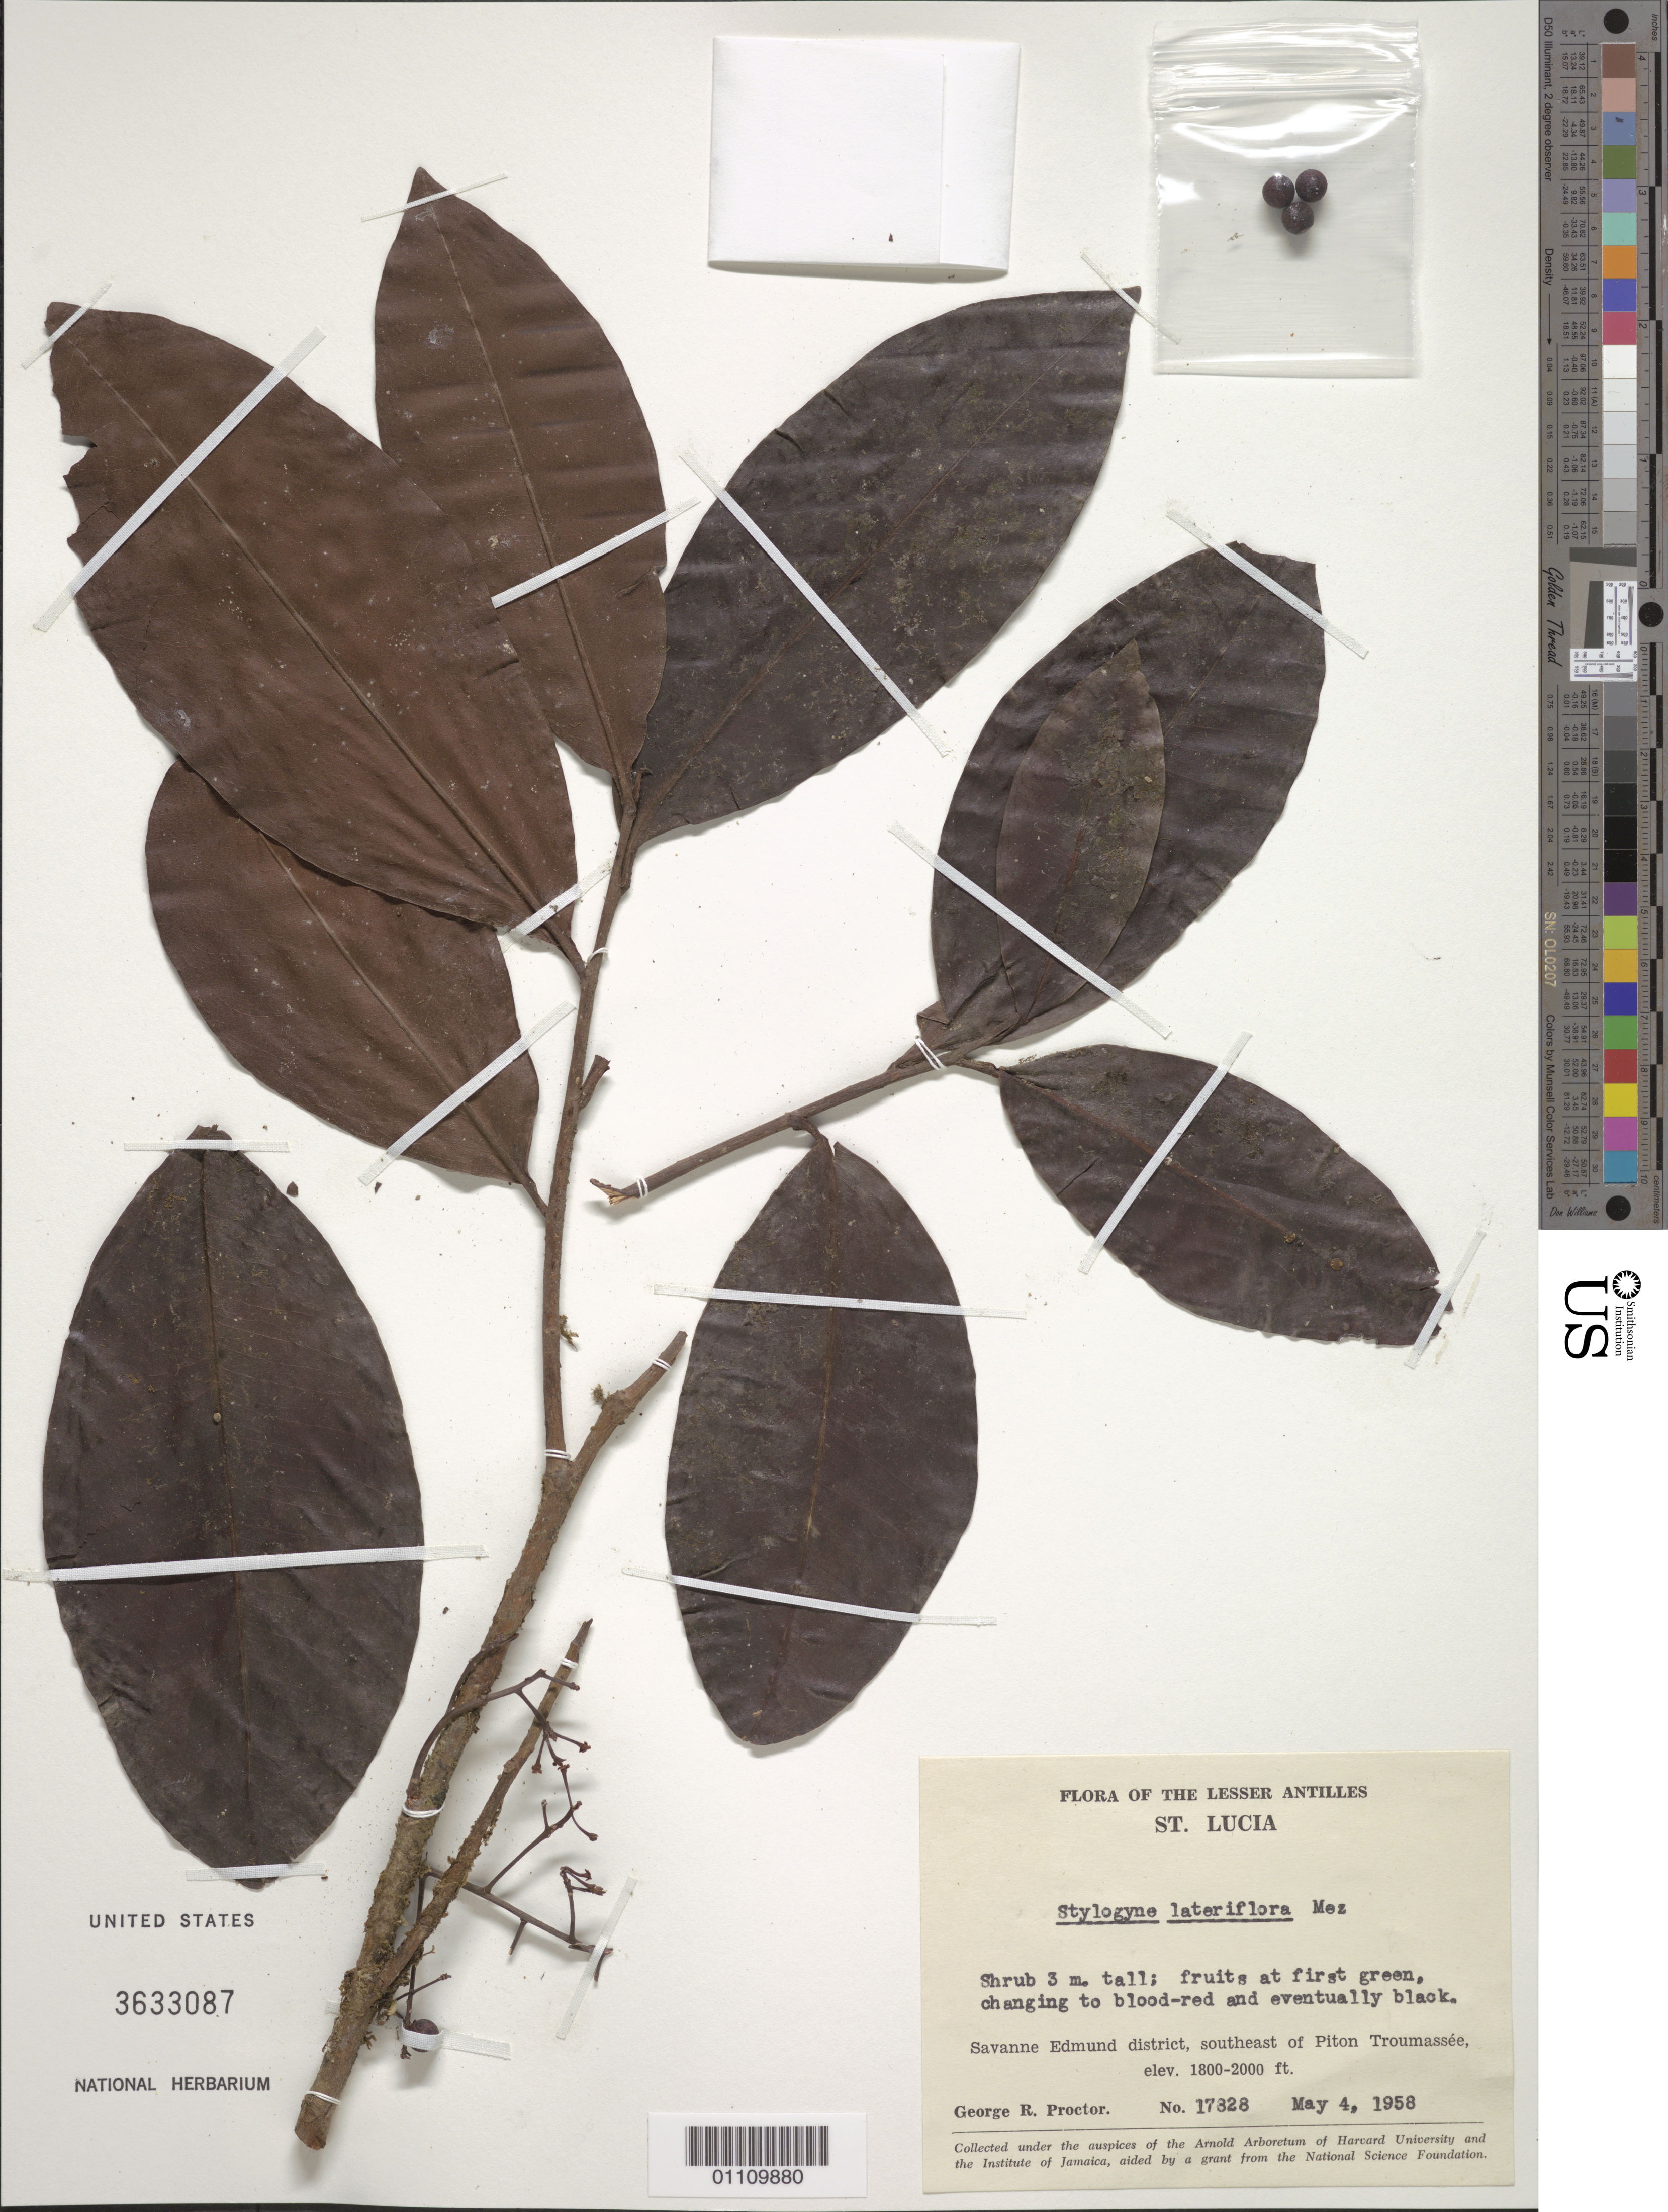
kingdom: Plantae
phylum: Tracheophyta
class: Magnoliopsida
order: Ericales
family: Primulaceae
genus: Stylogyne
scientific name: Stylogyne lateriflora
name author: (Sw.) Mez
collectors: G. R. Proctor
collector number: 17828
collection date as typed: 04 May 1958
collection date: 1958-05-04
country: St. Lucia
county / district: Savanne Edmund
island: St. Lucia I.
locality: Piton Troumassée, SE of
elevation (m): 549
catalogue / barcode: US 3633087